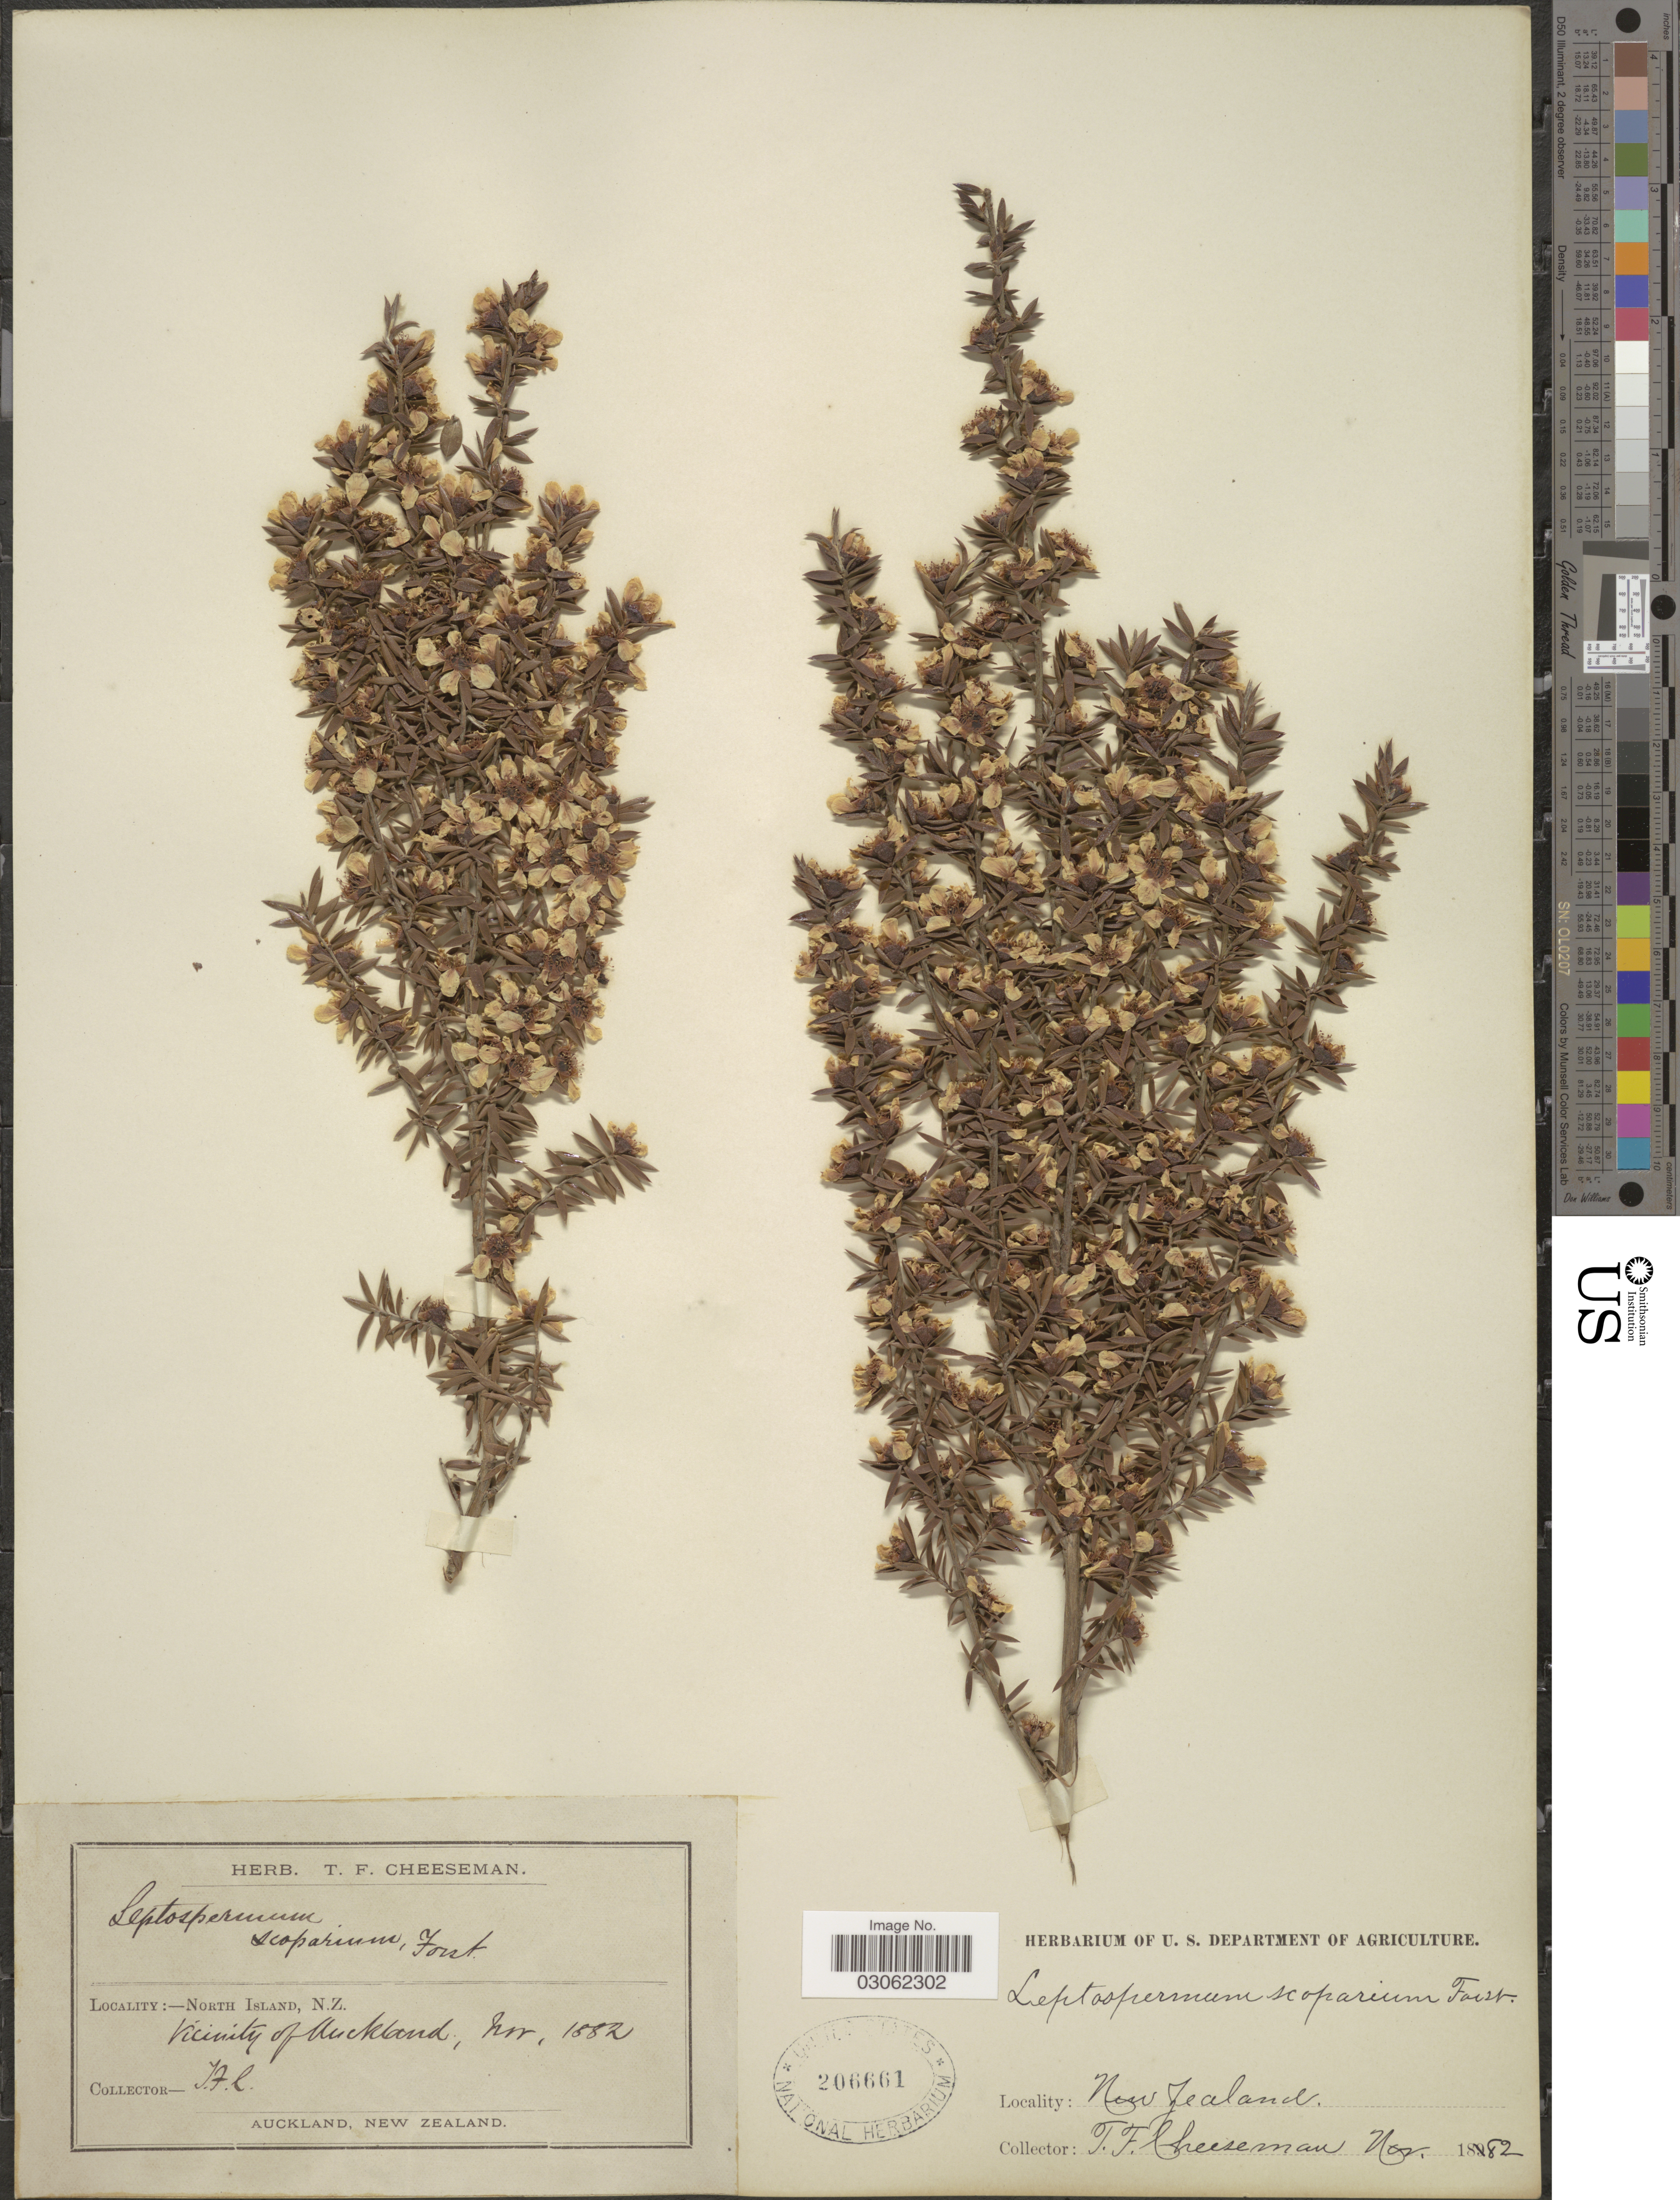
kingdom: Plantae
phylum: Tracheophyta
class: Magnoliopsida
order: Myrtales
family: Myrtaceae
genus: Leptospermum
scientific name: Leptospermum scoparium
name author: J.R. Forst. & G. Forst.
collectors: T. F. Cheeseman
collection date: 1882-11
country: New Zealand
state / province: Auckland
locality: North Island, N.Z. Vicinity of Auckland.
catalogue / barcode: US 206661